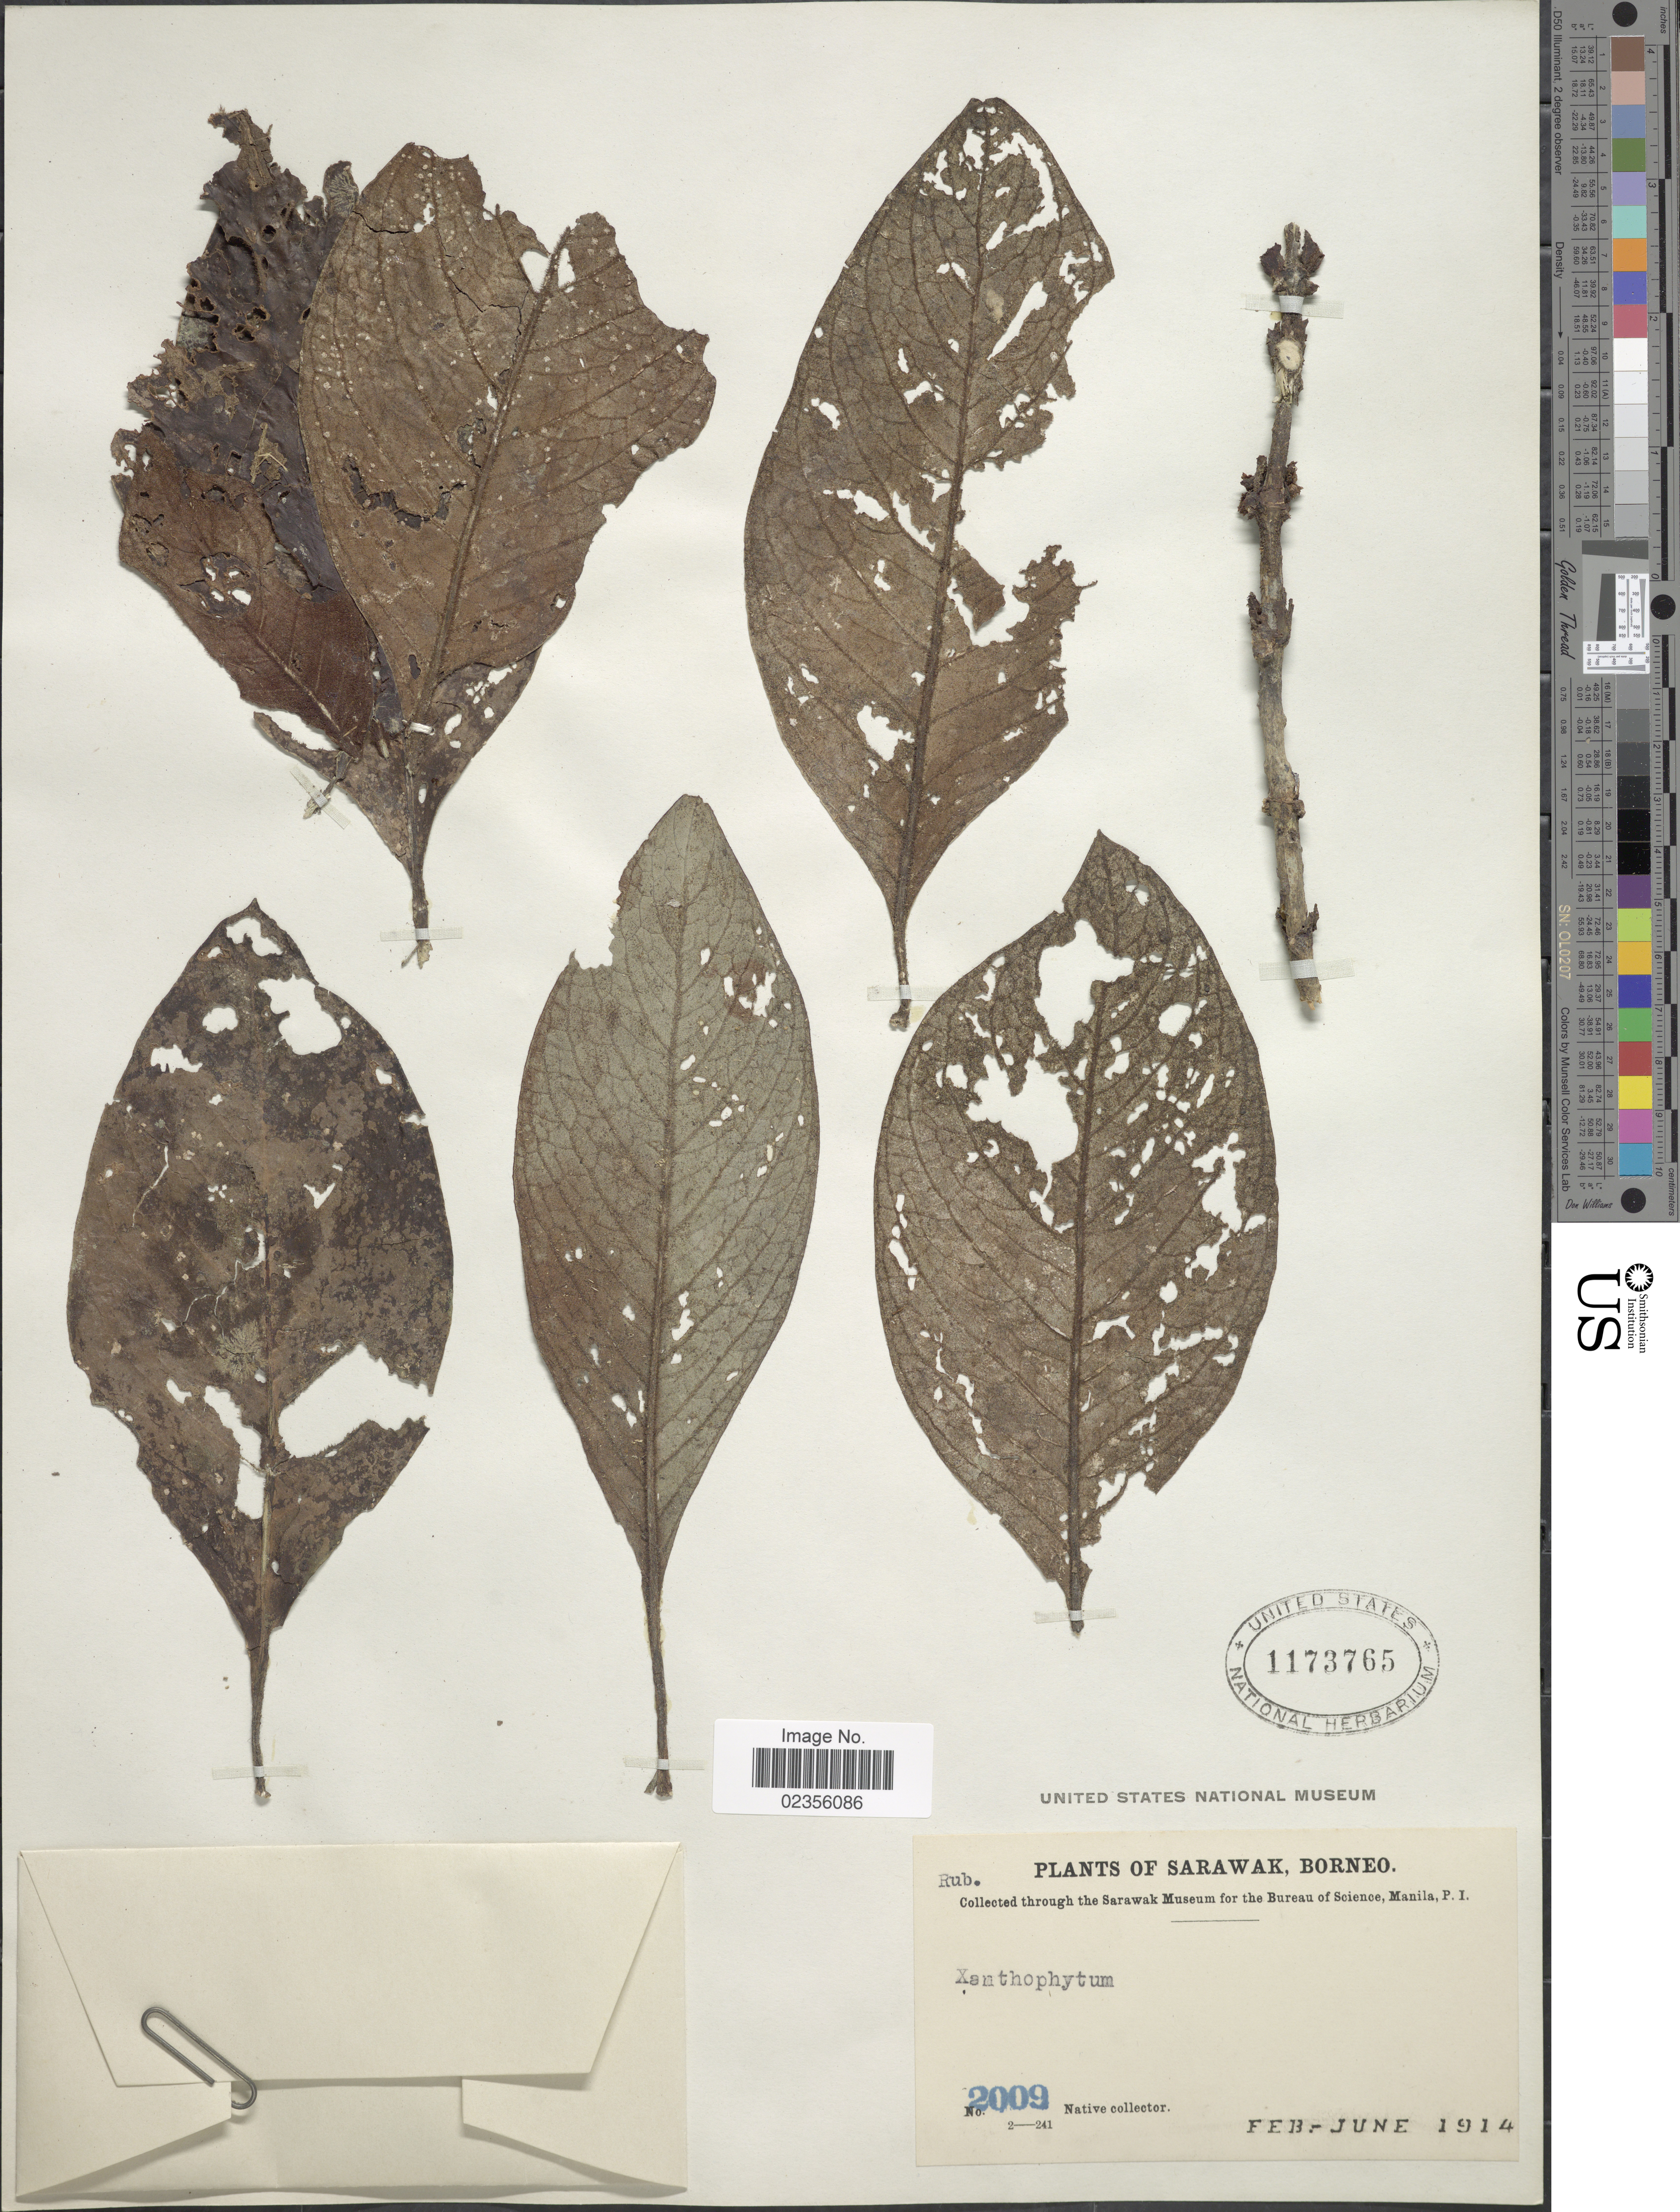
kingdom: Plantae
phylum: Tracheophyta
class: Magnoliopsida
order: Gentianales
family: Rubiaceae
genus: Xanthophytum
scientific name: Xanthophytum sp.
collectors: Native collector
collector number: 2009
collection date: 1914-02/1914-06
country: Malaysia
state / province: Sarawak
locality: Borneo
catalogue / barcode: US 1173765